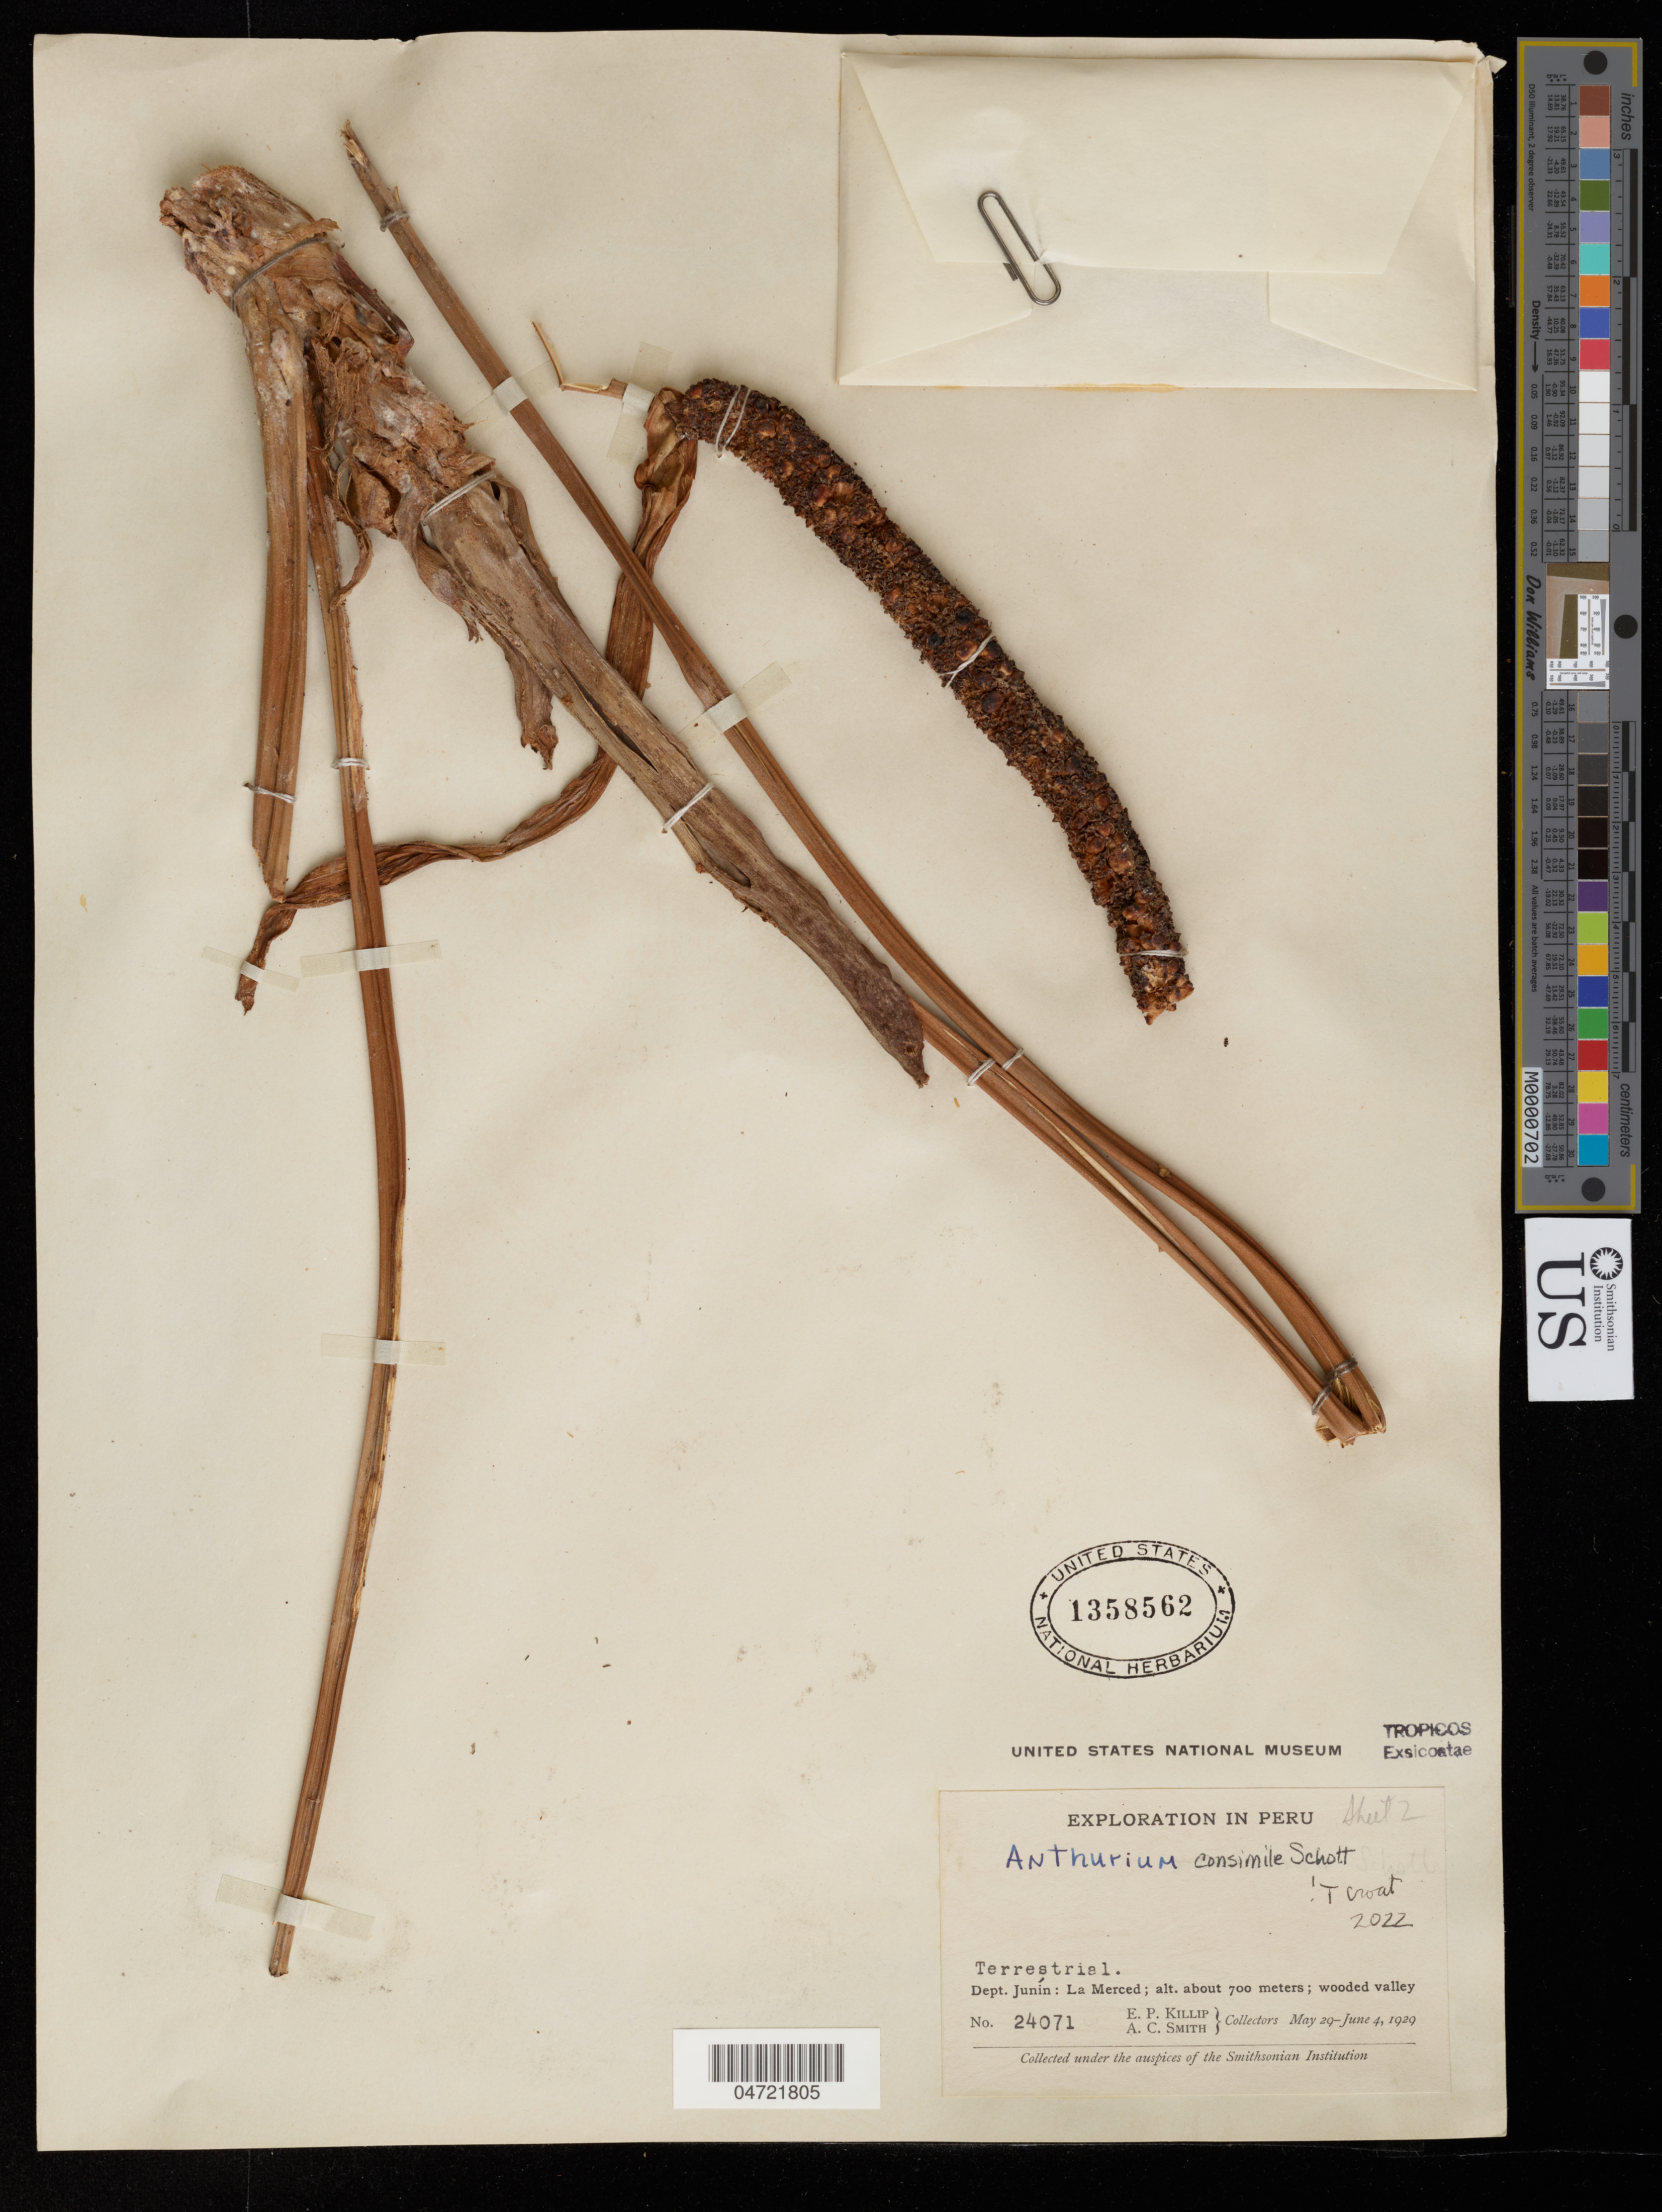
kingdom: Plantae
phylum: Tracheophyta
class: Liliopsida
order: Alismatales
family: Araceae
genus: Anthurium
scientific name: Anthurium consimile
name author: Schott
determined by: Croat, Thomas B., Missouri Botanical Garden (MO)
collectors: E. P. Killip & A. C. Smith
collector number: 24071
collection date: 1929-05-29/1929-06-04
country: Peru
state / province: Junín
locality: La Merced.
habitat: Wooded valley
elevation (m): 700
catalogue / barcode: US 1358561